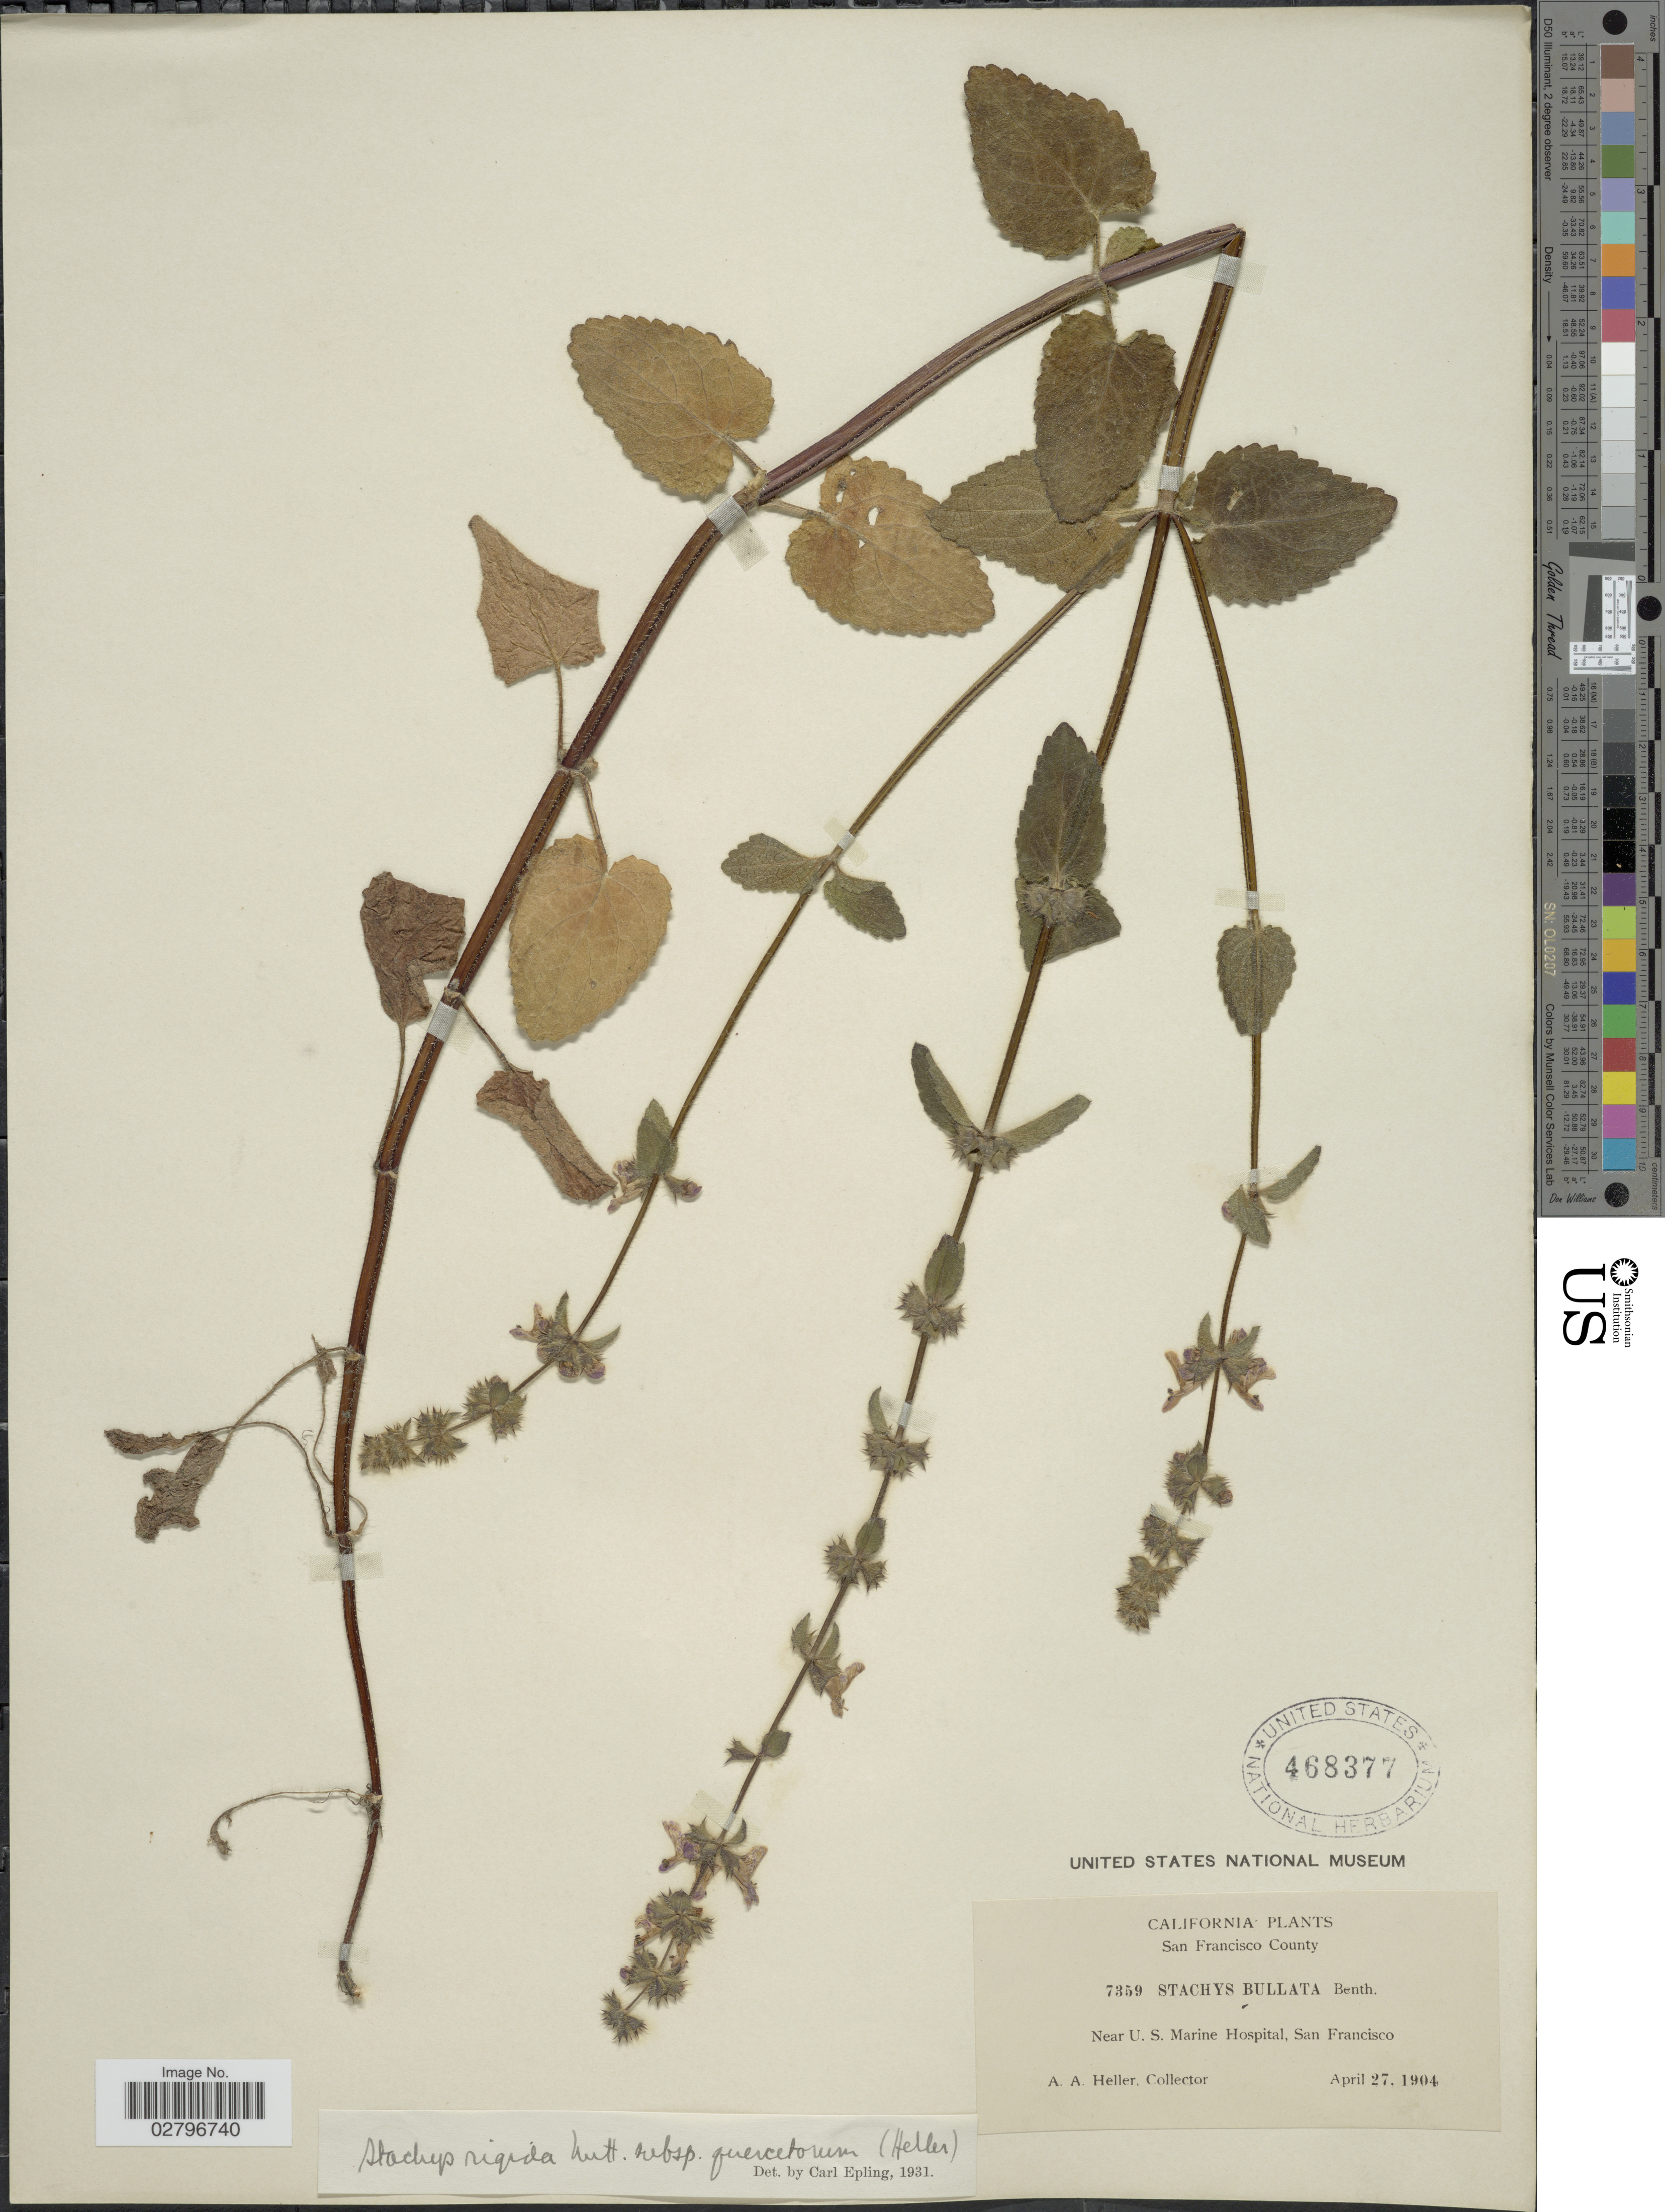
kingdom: Plantae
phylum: Tracheophyta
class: Magnoliopsida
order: Lamiales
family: Lamiaceae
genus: Stachys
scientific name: Stachys rigida subsp. quercetorum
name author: (A. Heller) Epling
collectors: A. A. Heller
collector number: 7359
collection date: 1904-04-27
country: United States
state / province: California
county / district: San Francisco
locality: San Francisco County, Near U.S. Marine Hospital, San Francisco.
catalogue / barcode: US 468377